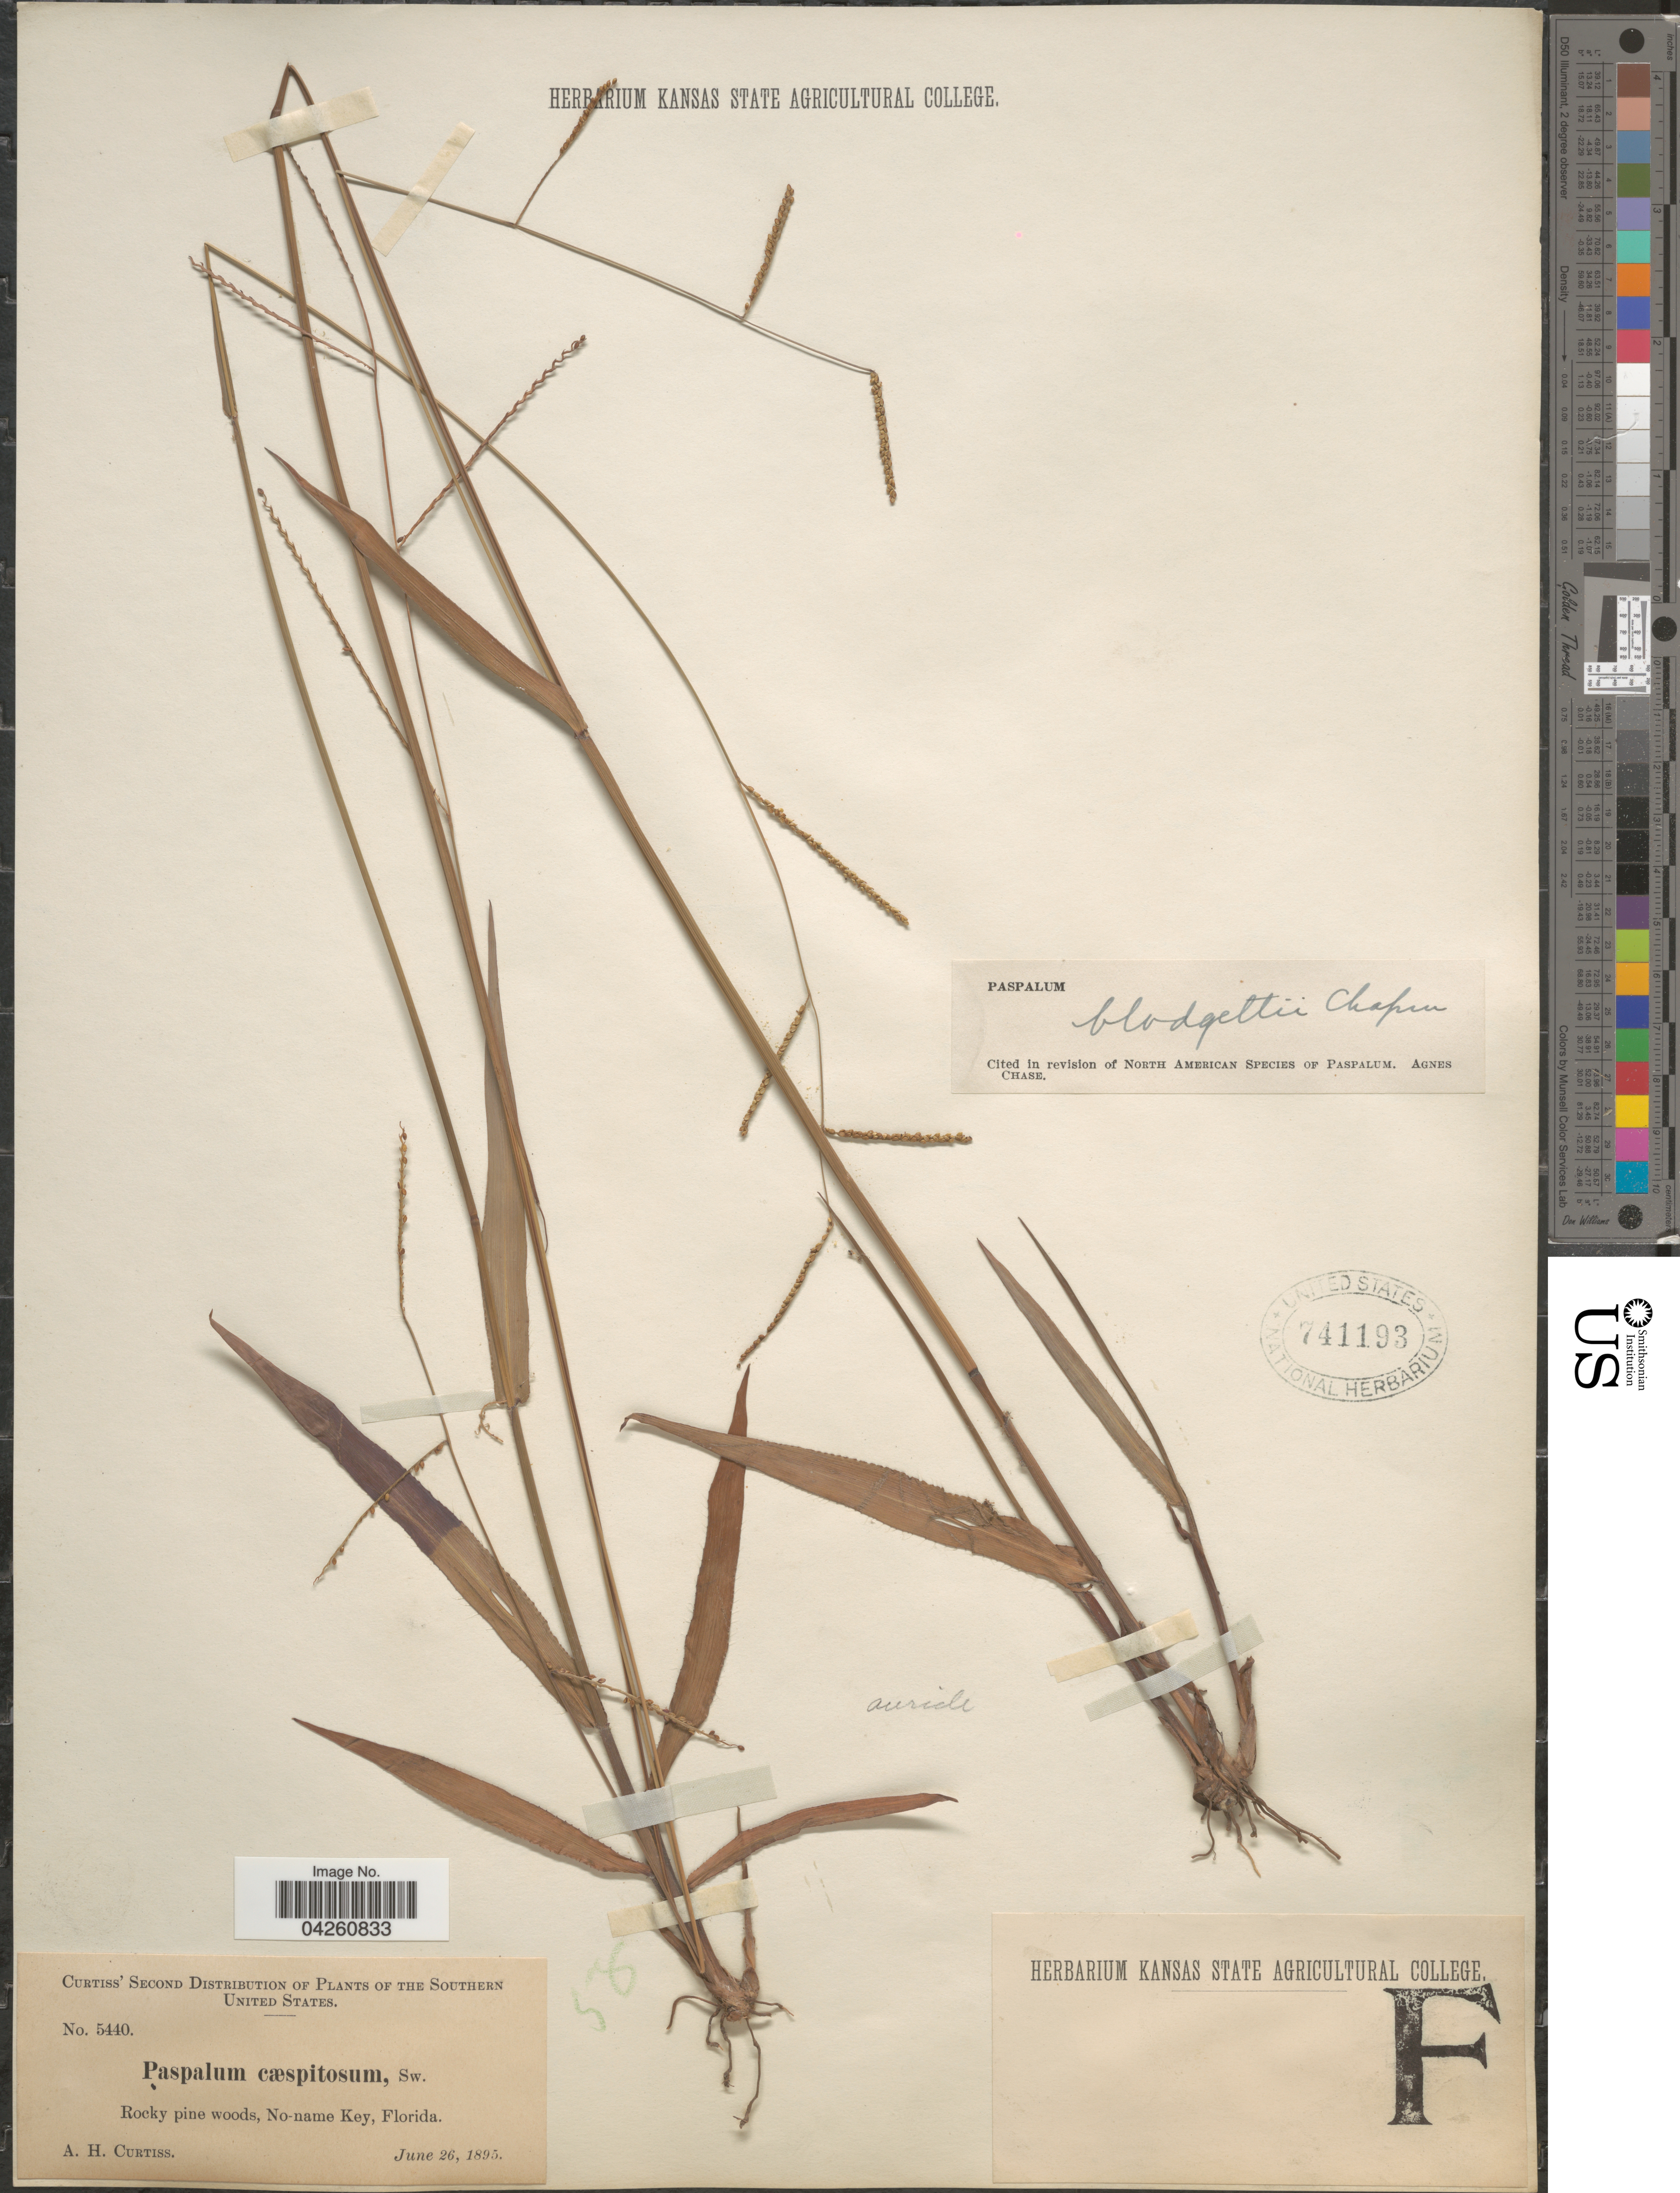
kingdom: Plantae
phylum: Tracheophyta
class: Liliopsida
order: Poales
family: Poaceae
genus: Paspalum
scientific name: Paspalum blodgettii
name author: Chapm.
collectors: A. H. Curtiss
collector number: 5440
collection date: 1895-06-26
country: United States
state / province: Florida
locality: Southern United States. Rocky pine woods, No-name Key.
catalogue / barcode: US 741193